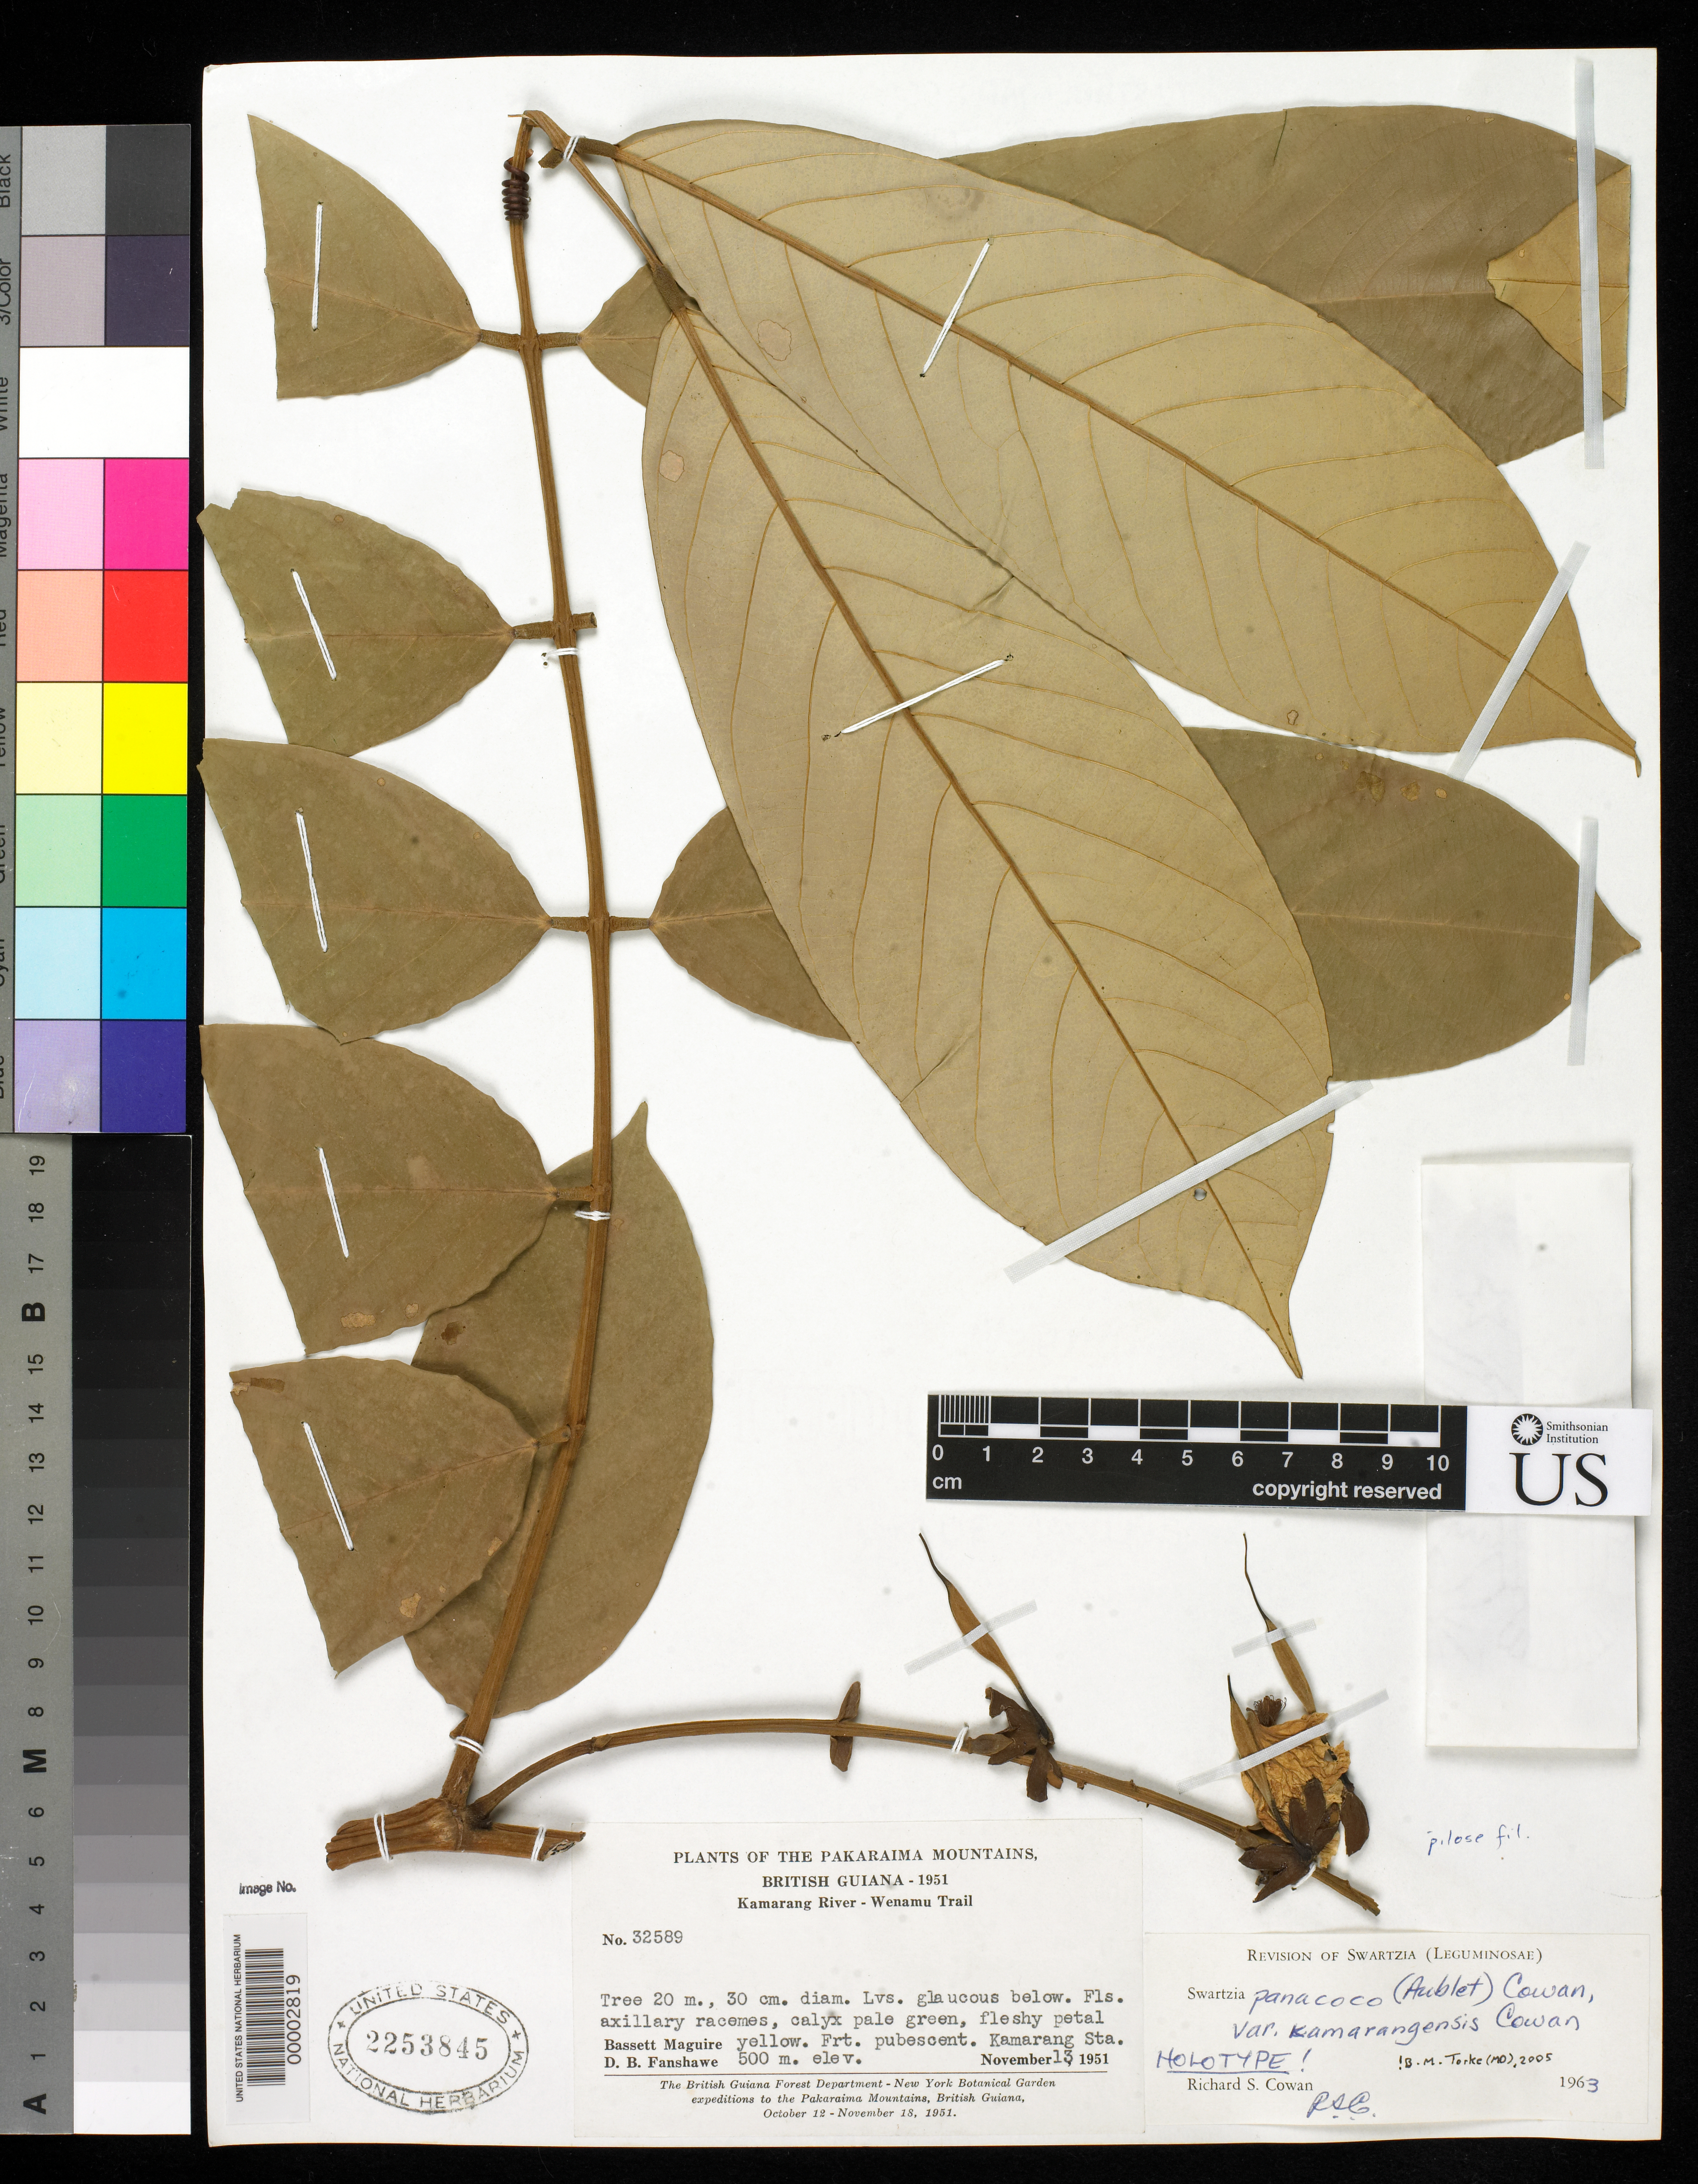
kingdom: Plantae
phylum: Tracheophyta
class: Magnoliopsida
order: Fabales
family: Fabaceae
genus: Swartzia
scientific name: Swartzia panacoco var. kamarangensis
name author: R.S. Cowan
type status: Holotype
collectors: B. Maguire & D. B. Fanshawe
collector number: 32589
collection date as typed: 13 Nov 1951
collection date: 1951-11-13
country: Guyana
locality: Kamarang Station, Kamarang River.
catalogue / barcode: US 2253845